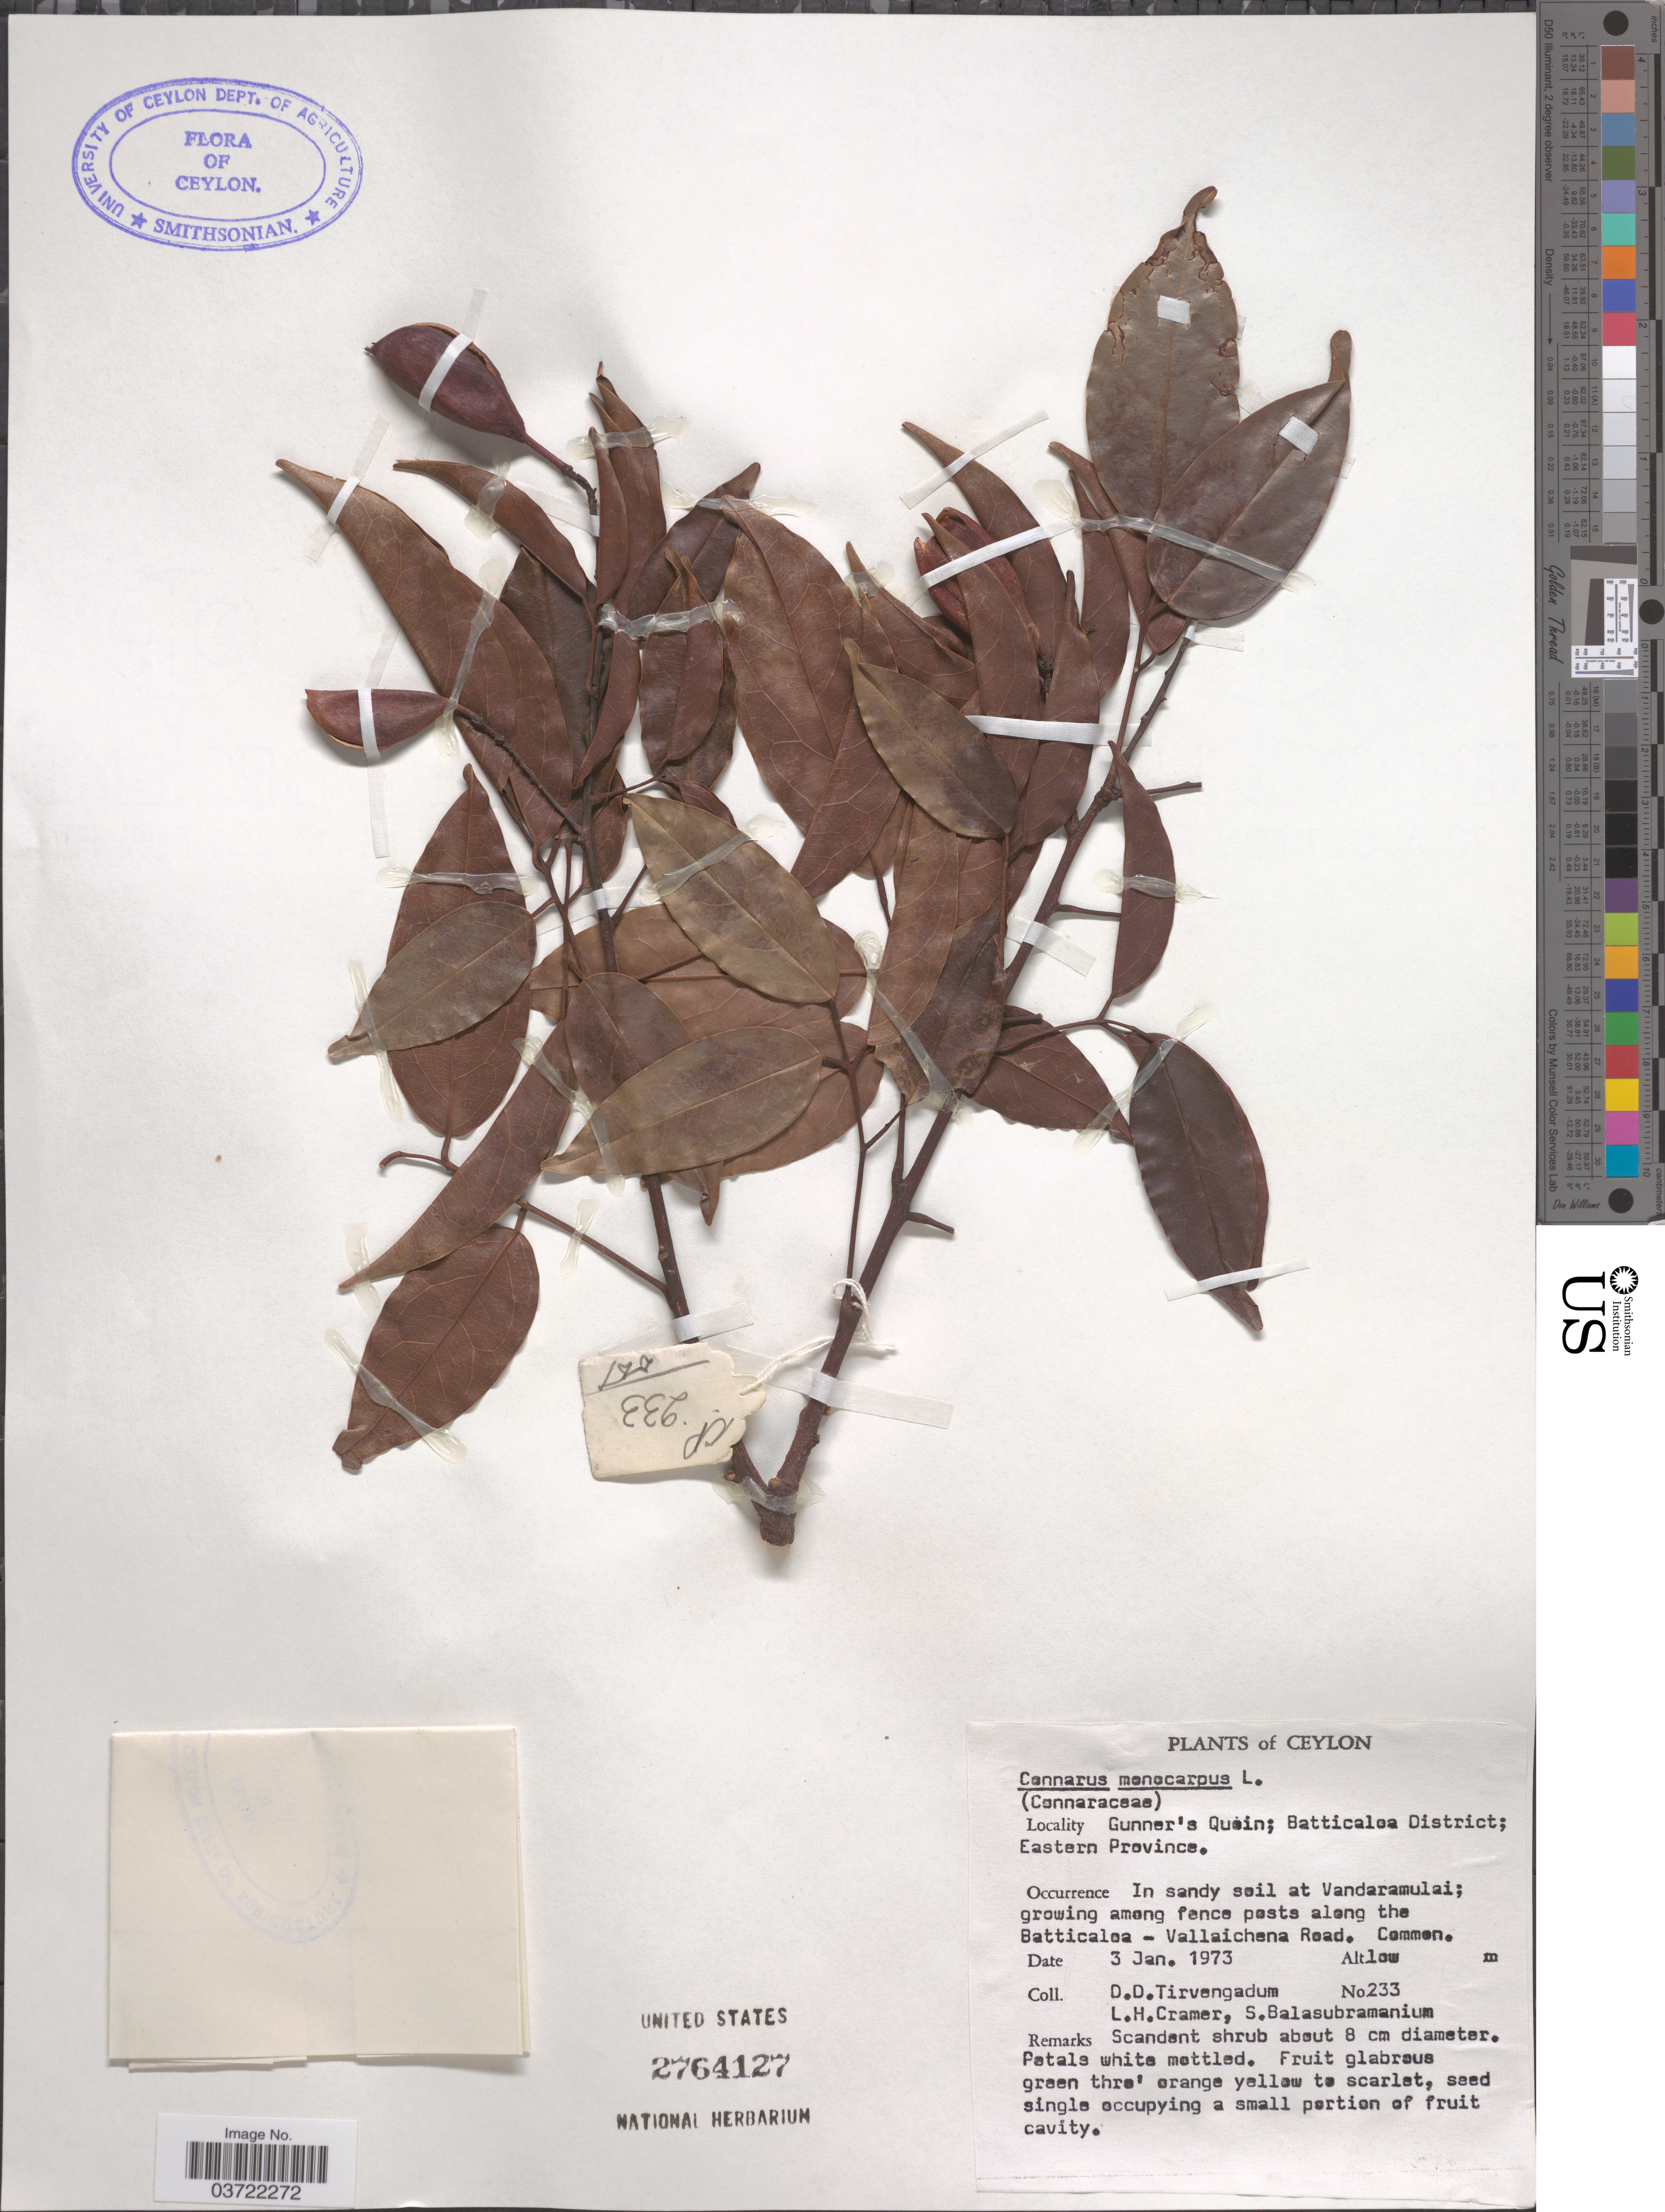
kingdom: Plantae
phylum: Tracheophyta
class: Magnoliopsida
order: Oxalidales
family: Connaraceae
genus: Connarus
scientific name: Connarus monocarpos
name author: L.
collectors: D. Tirvengadum, L. H. Cramer & S. Balasubramanium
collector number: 233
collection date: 1973-01-03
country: Sri Lanka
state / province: Eastern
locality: Ceylon. Gunner's Quoin; Batticalao District. At Vandaramulai; among fence posts along the Batticaloa - Vallaichena Road.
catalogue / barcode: US 2764127